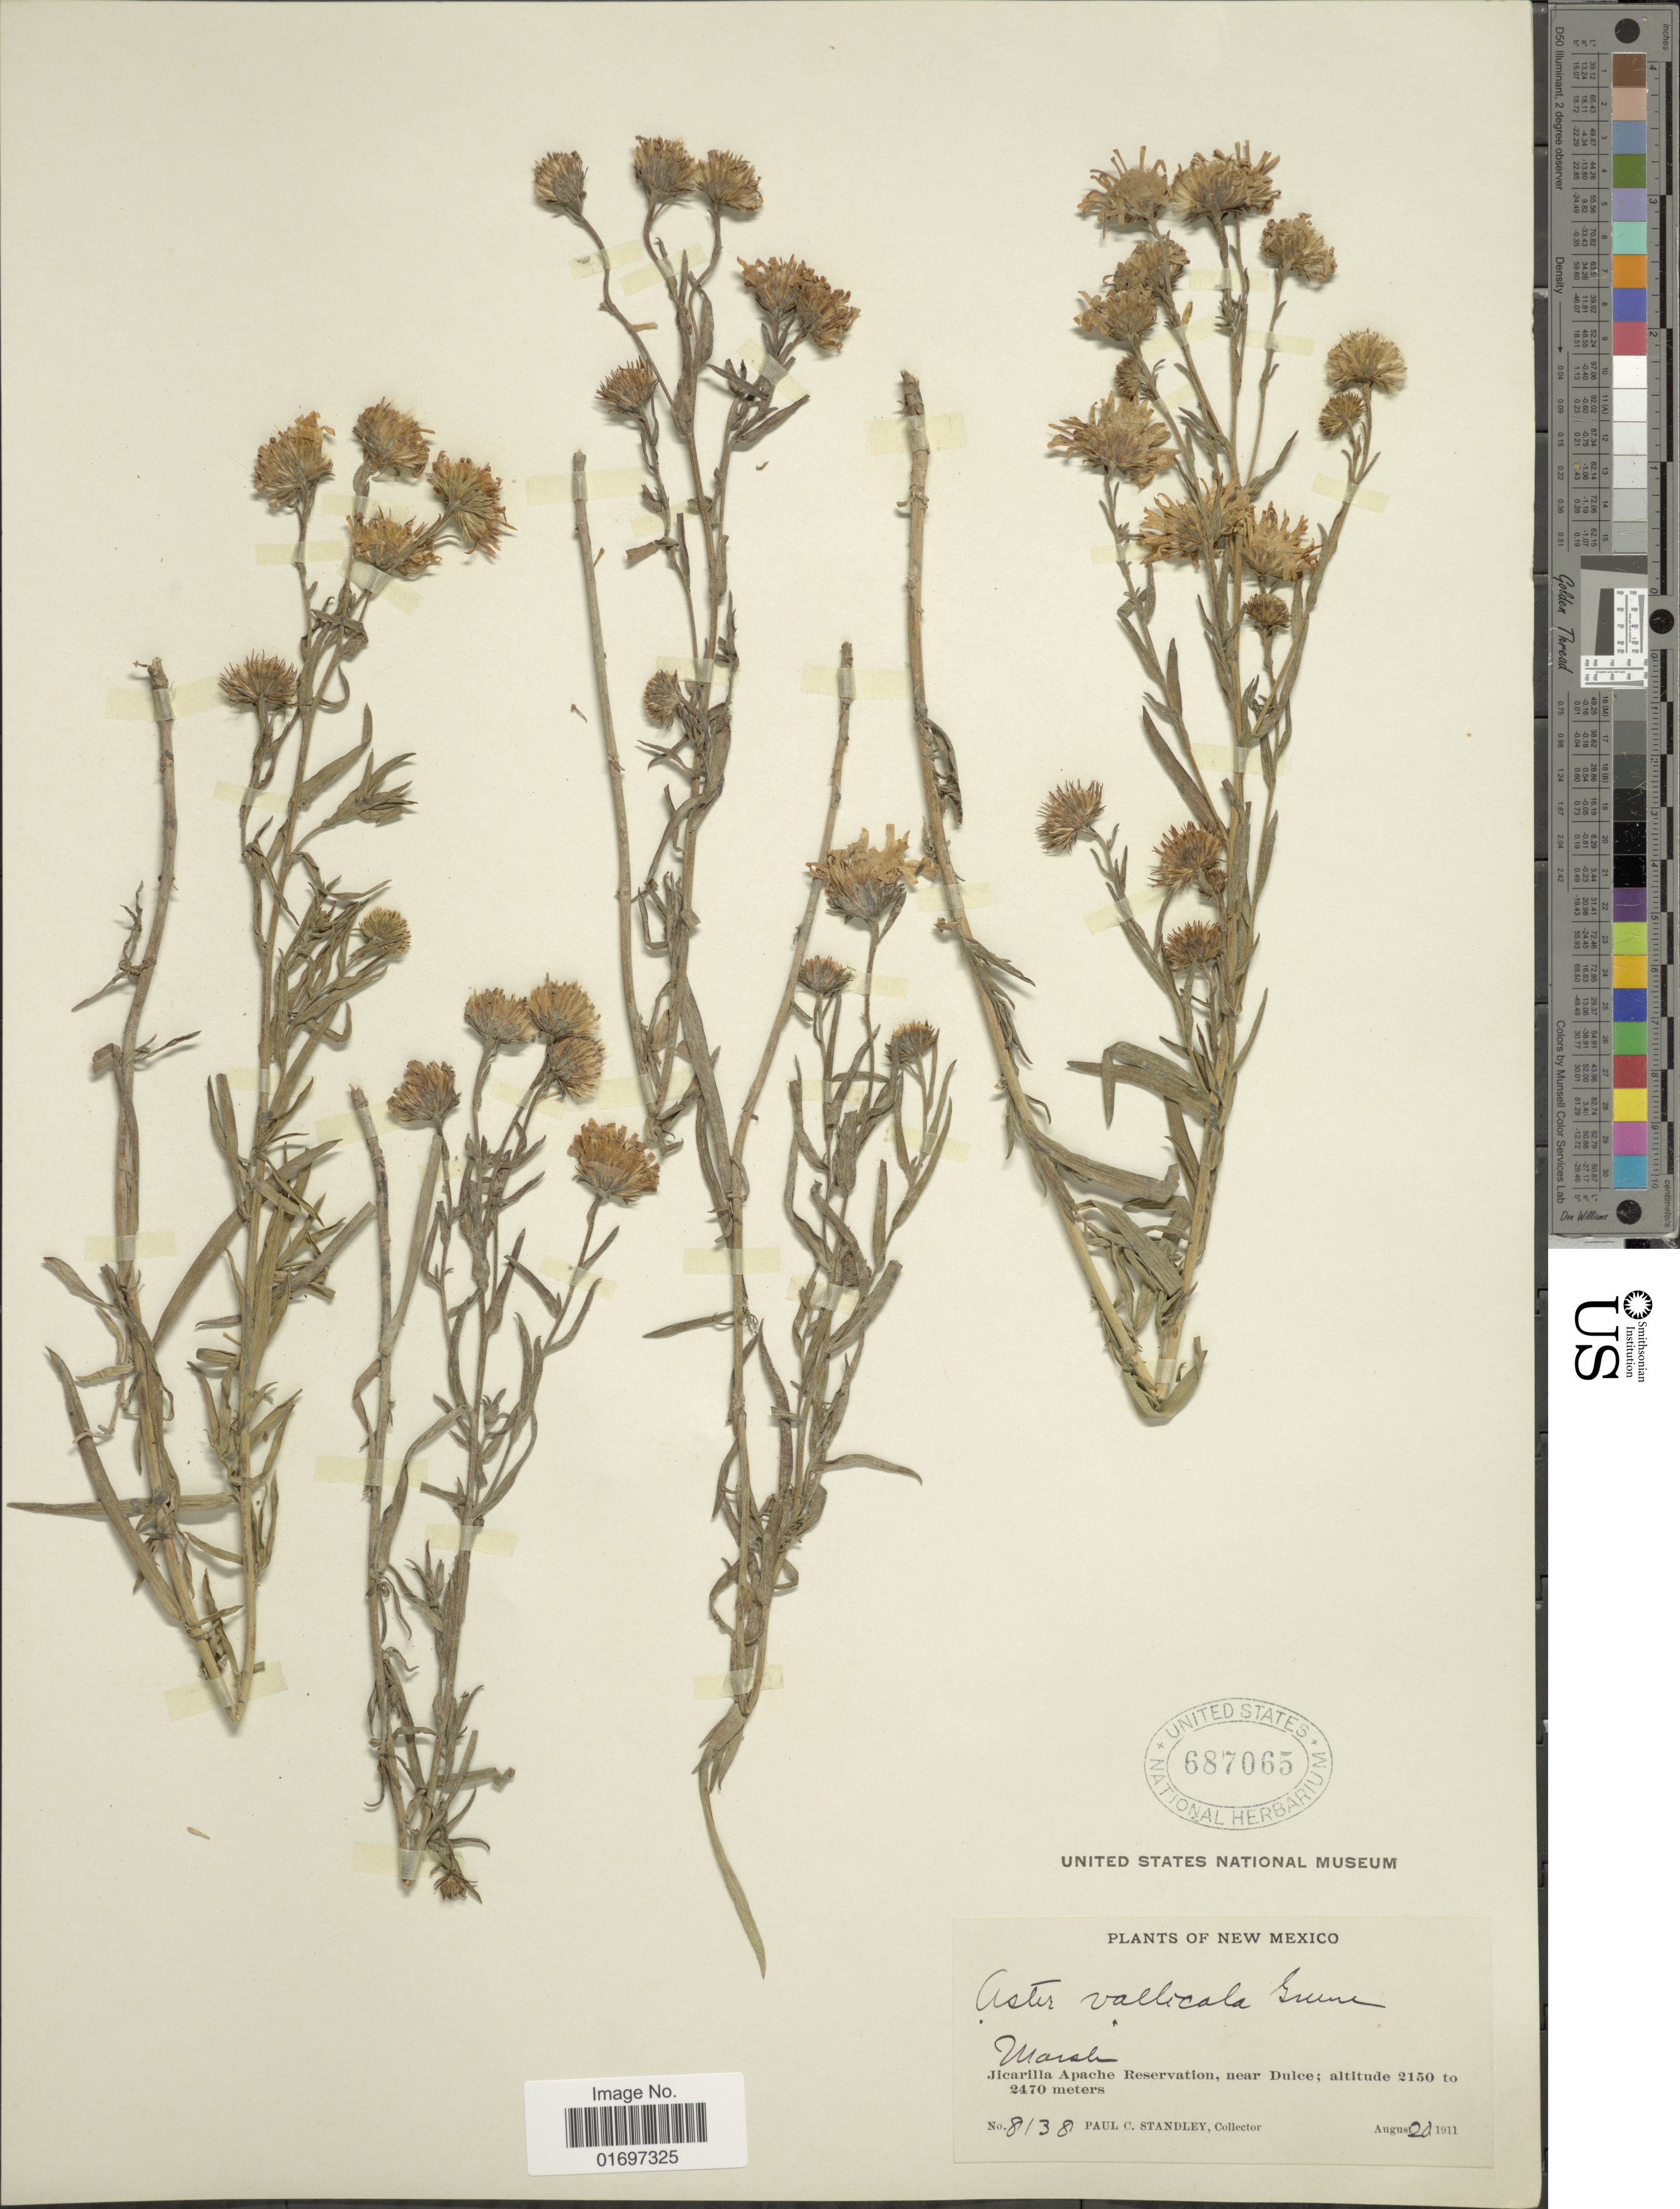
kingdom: Plantae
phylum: Tracheophyta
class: Magnoliopsida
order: Asterales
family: Asteraceae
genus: Symphyotrichum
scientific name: Symphyotrichum ascendens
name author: (Lindl.) G.L. Nesom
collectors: P. C. Standley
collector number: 8138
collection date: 1911-08-20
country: United States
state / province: New Mexico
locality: New Mexico. Marsh. Jicarilla Apache Reservation, near Dulce.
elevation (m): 2150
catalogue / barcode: US 687065